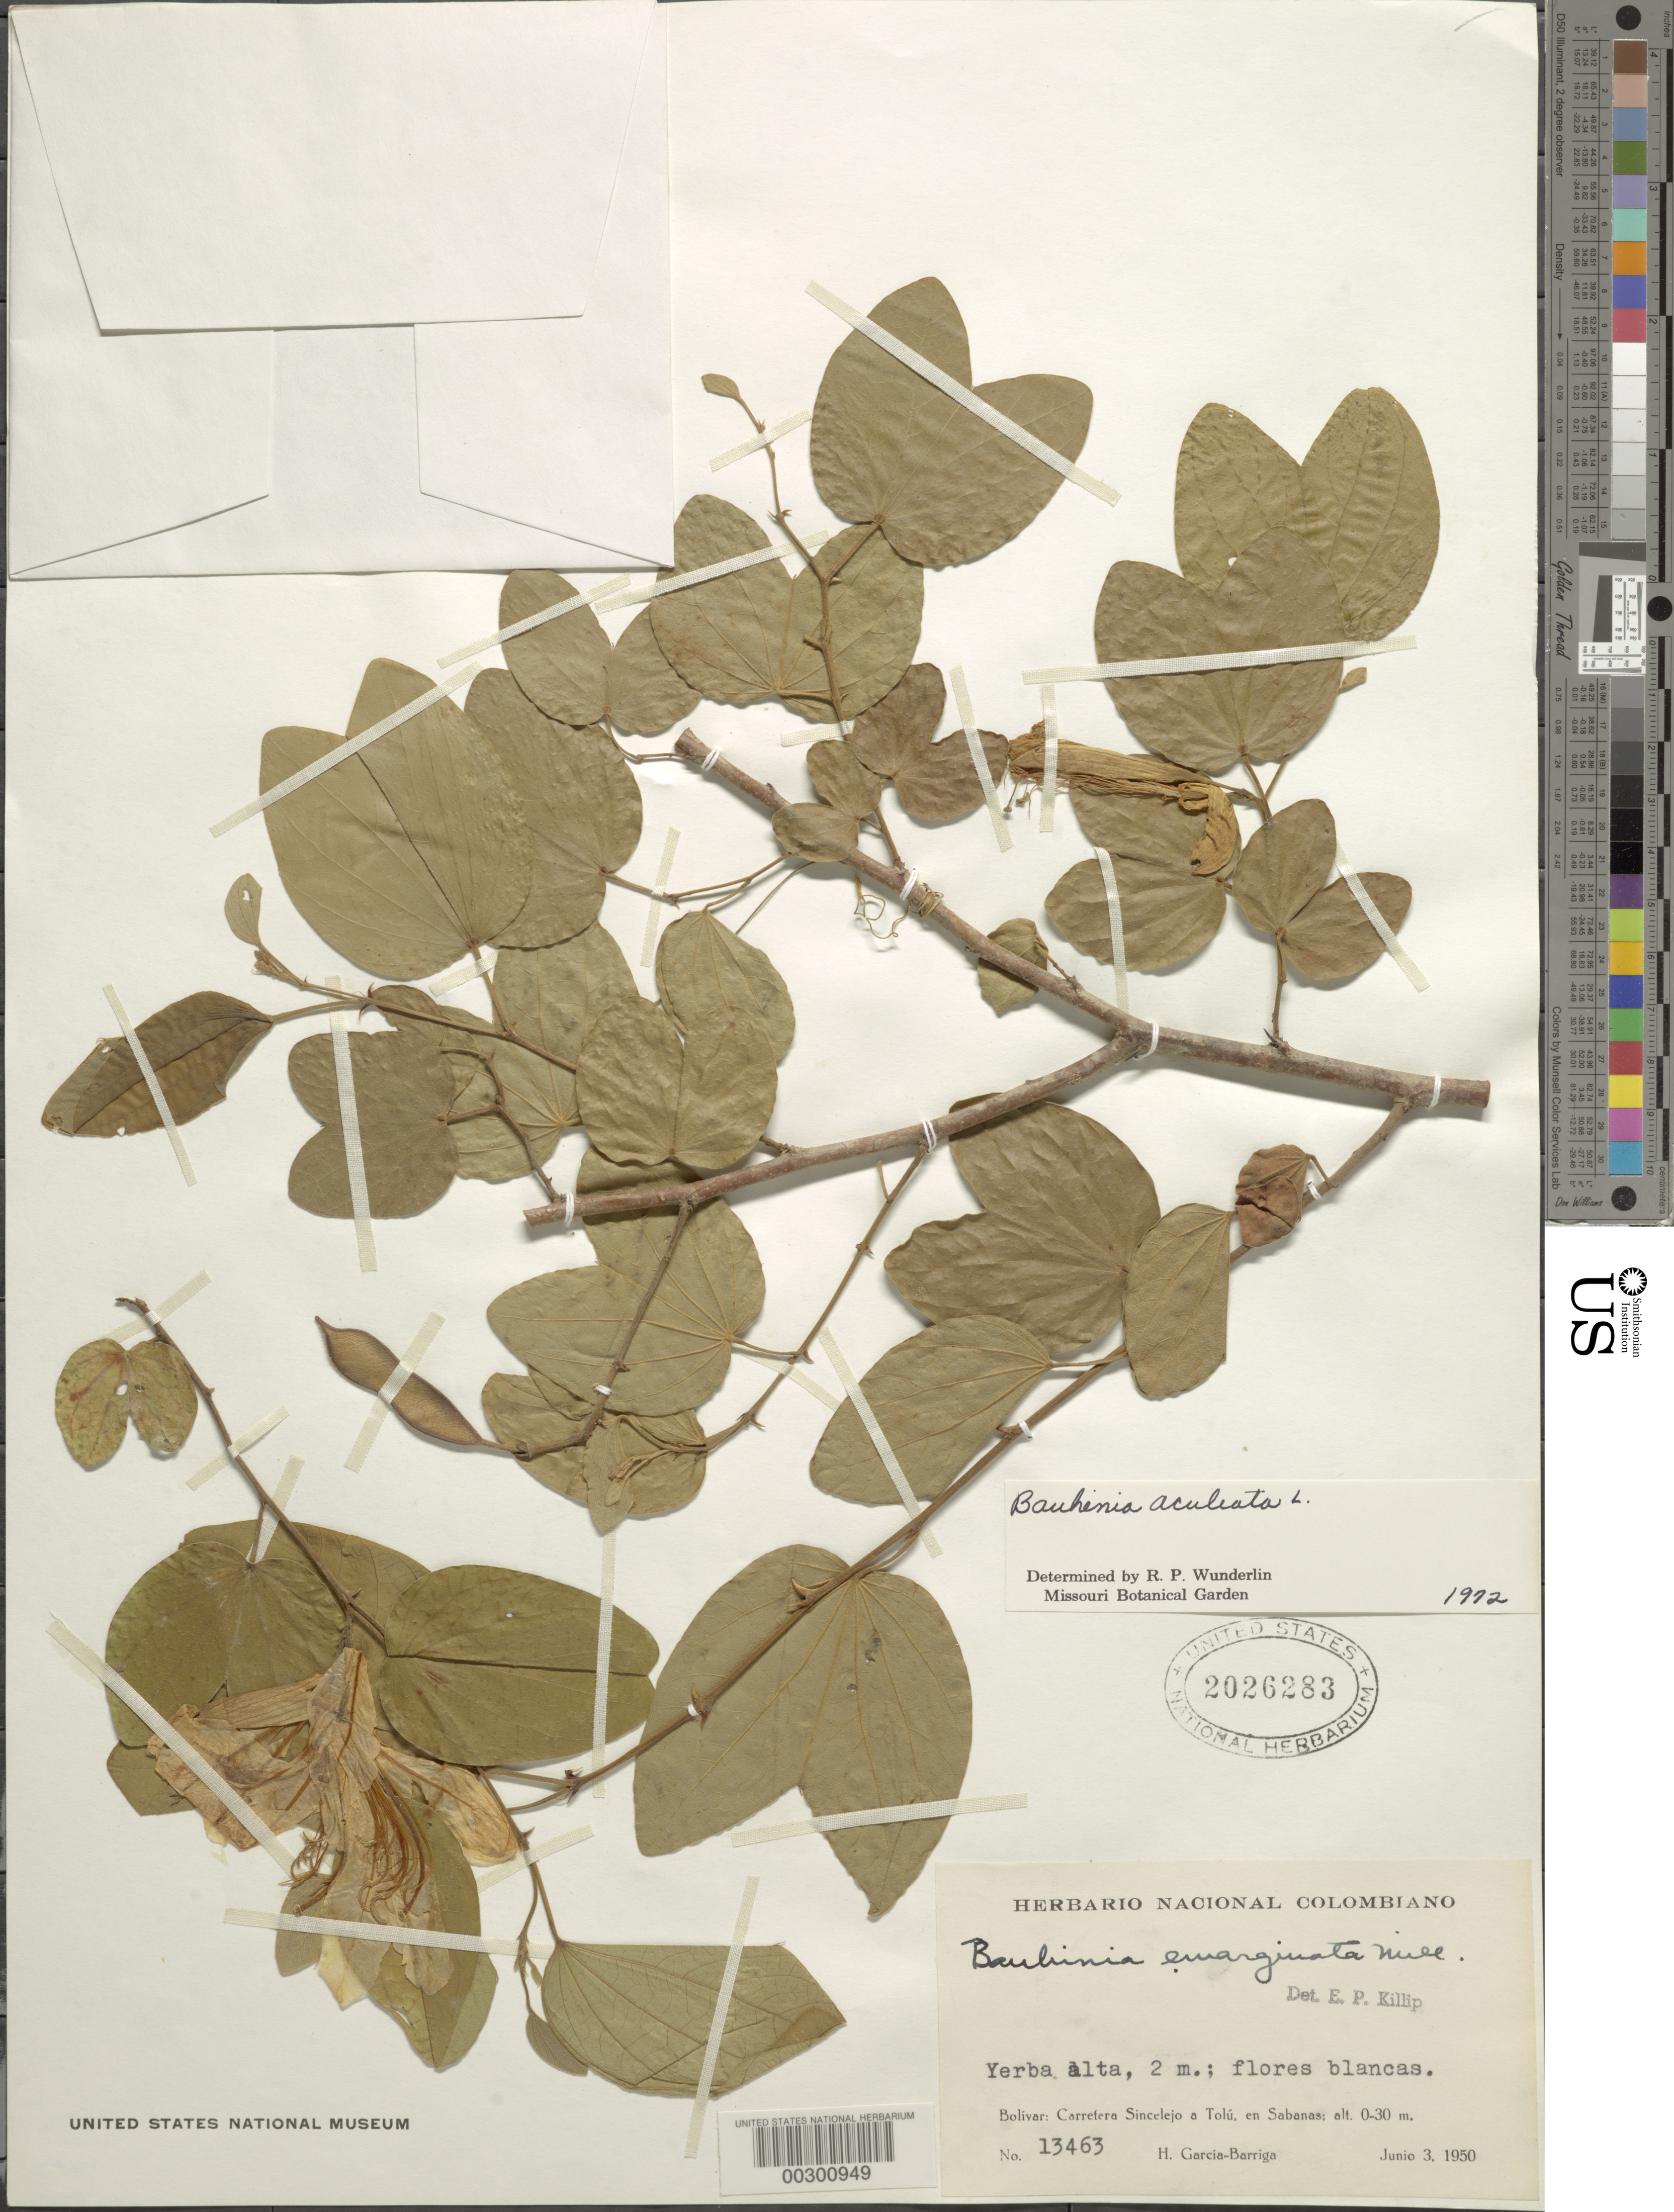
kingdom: Plantae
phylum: Tracheophyta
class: Magnoliopsida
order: Fabales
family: Fabaceae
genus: Bauhinia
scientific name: Bauhinia aculeata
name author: L.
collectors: H. García Barriga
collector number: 13463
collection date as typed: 03 Jun 1950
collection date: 1950-06-03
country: Colombia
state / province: Bolívar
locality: Carretera Sincelejo a Tolu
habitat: Savanna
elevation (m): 0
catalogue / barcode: US 2026283